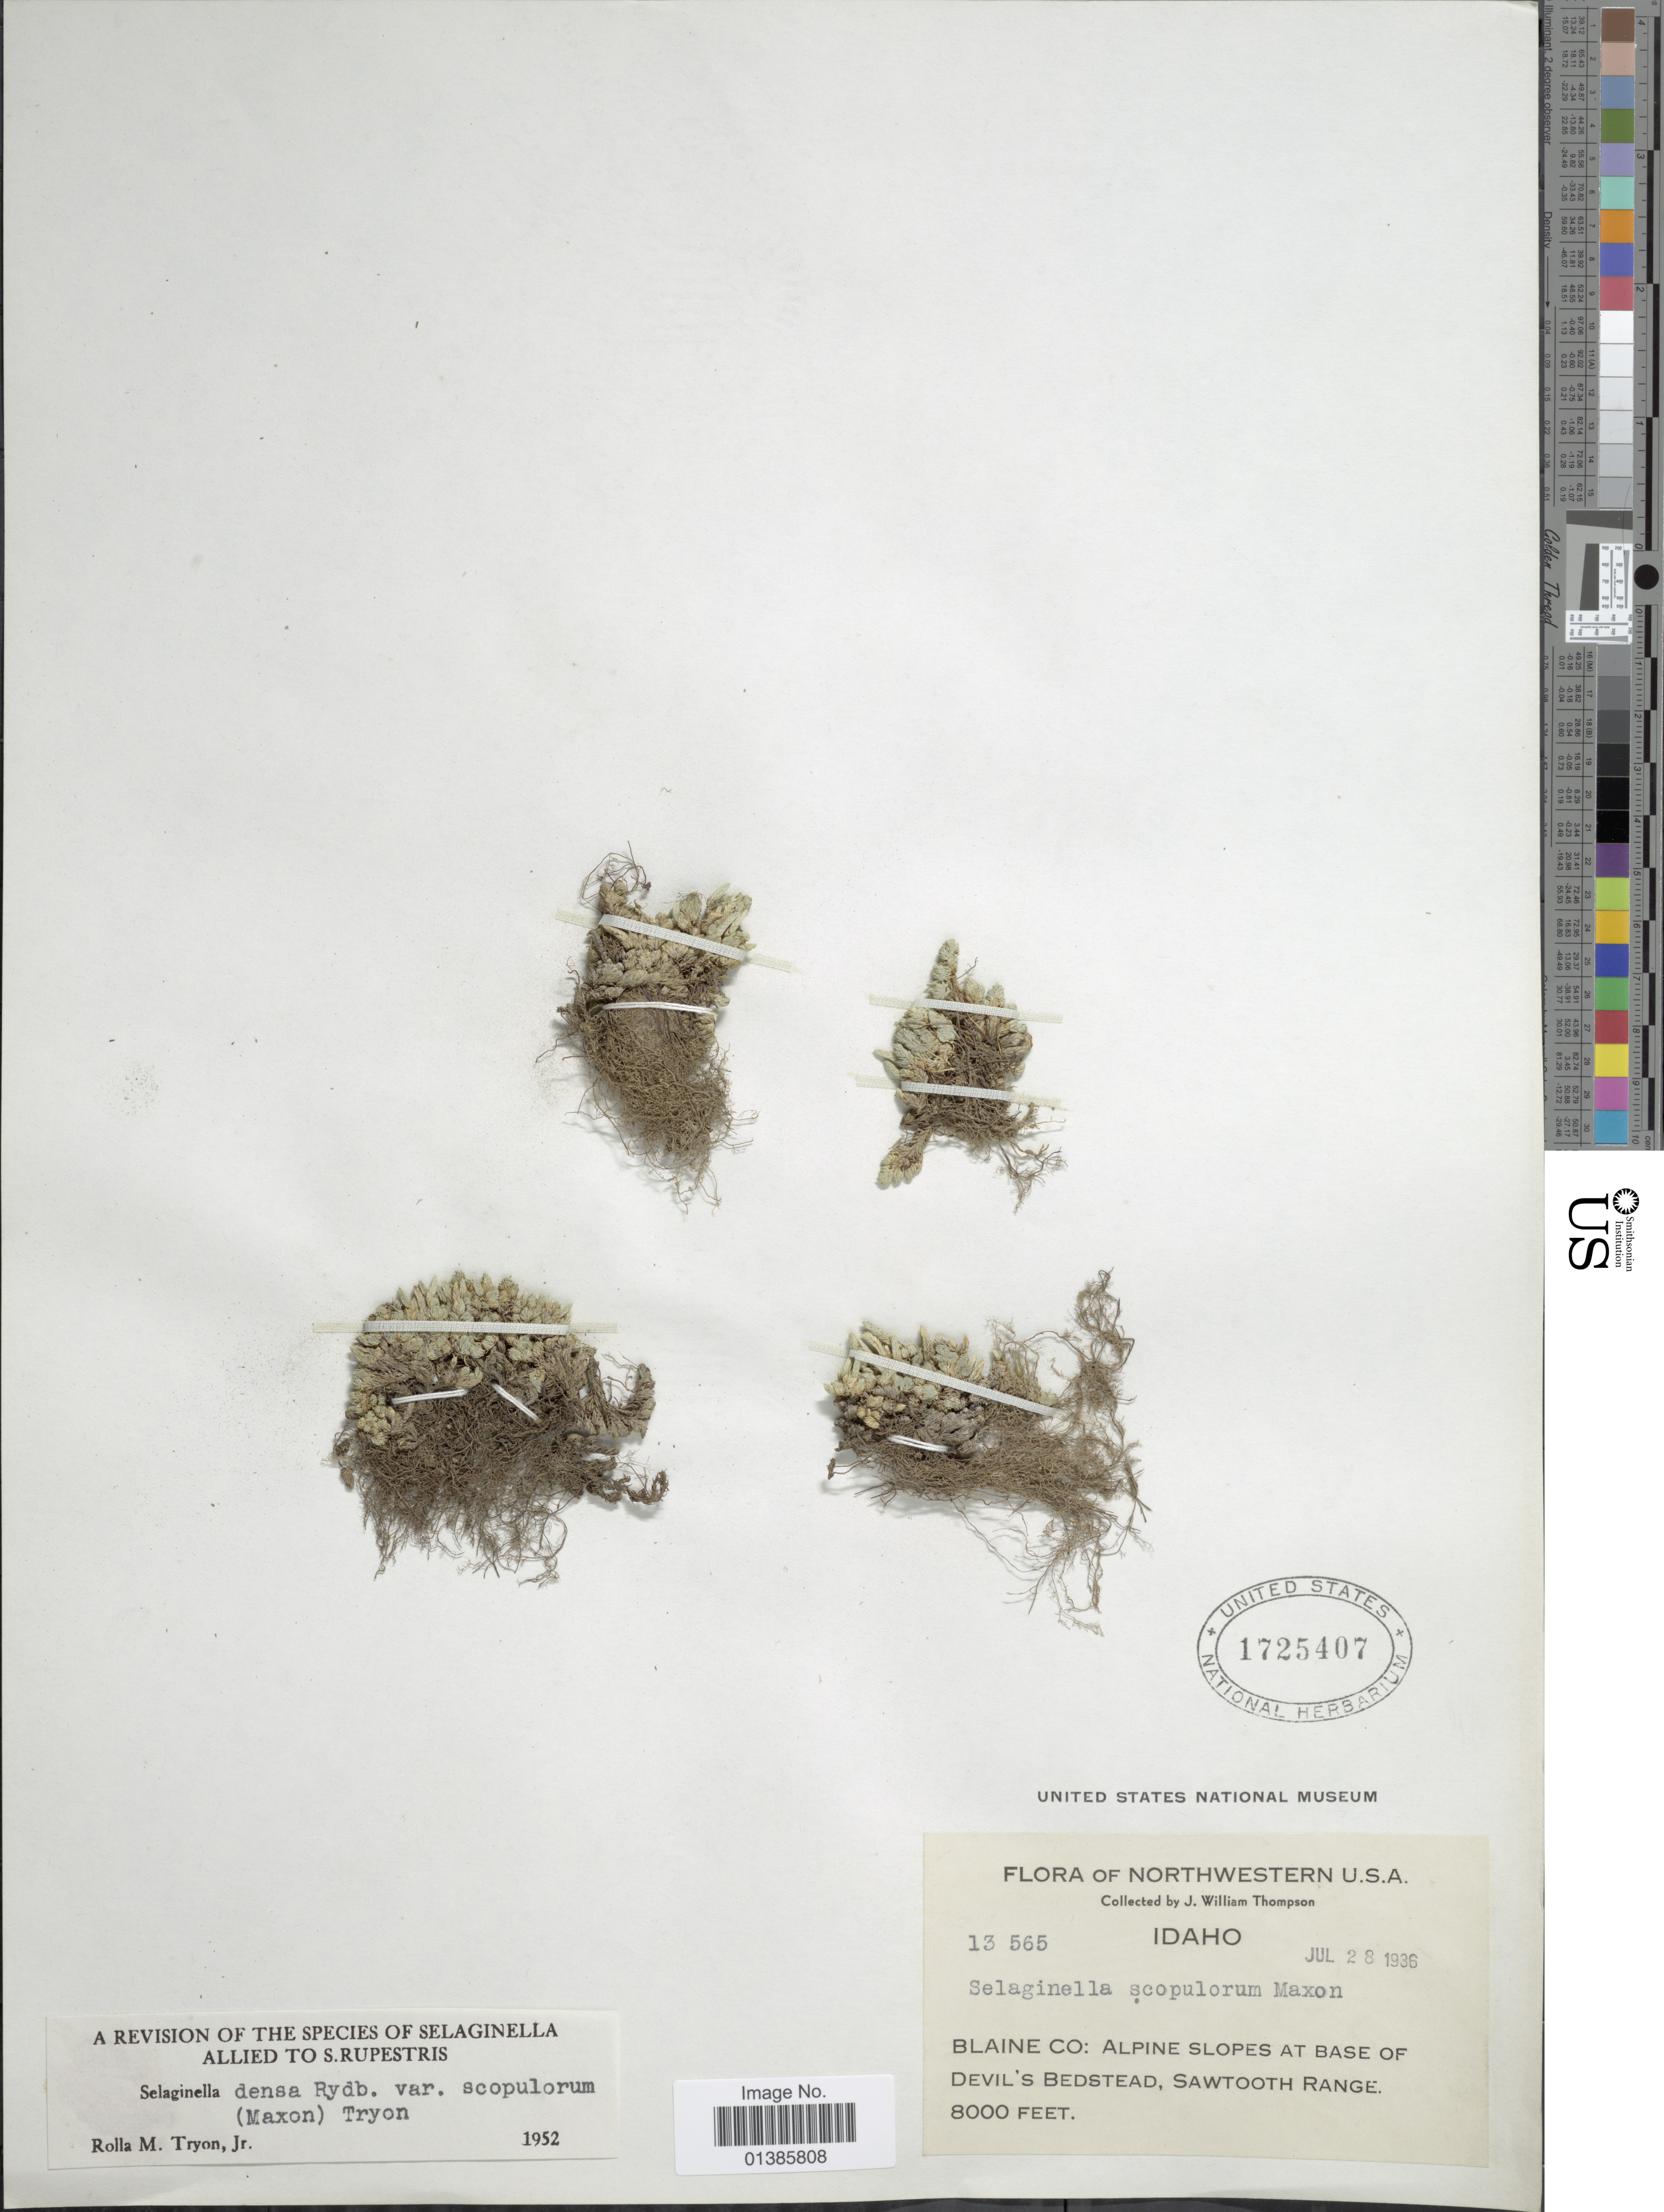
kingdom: Plantae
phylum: Tracheophyta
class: Lycopodiopsida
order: Selaginellales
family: Selaginellaceae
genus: Selaginella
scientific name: Selaginella densa var. scopulorum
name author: (Maxon) R.M. Tryon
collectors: J. W. Thompson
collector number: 13565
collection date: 1936-07-28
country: United States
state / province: Idaho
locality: Northwestern U.S.A. Blaine Co: Alpine slopes at base of Devil's Bedstead, Sawtooth Range.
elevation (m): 2438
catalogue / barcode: US 1725407